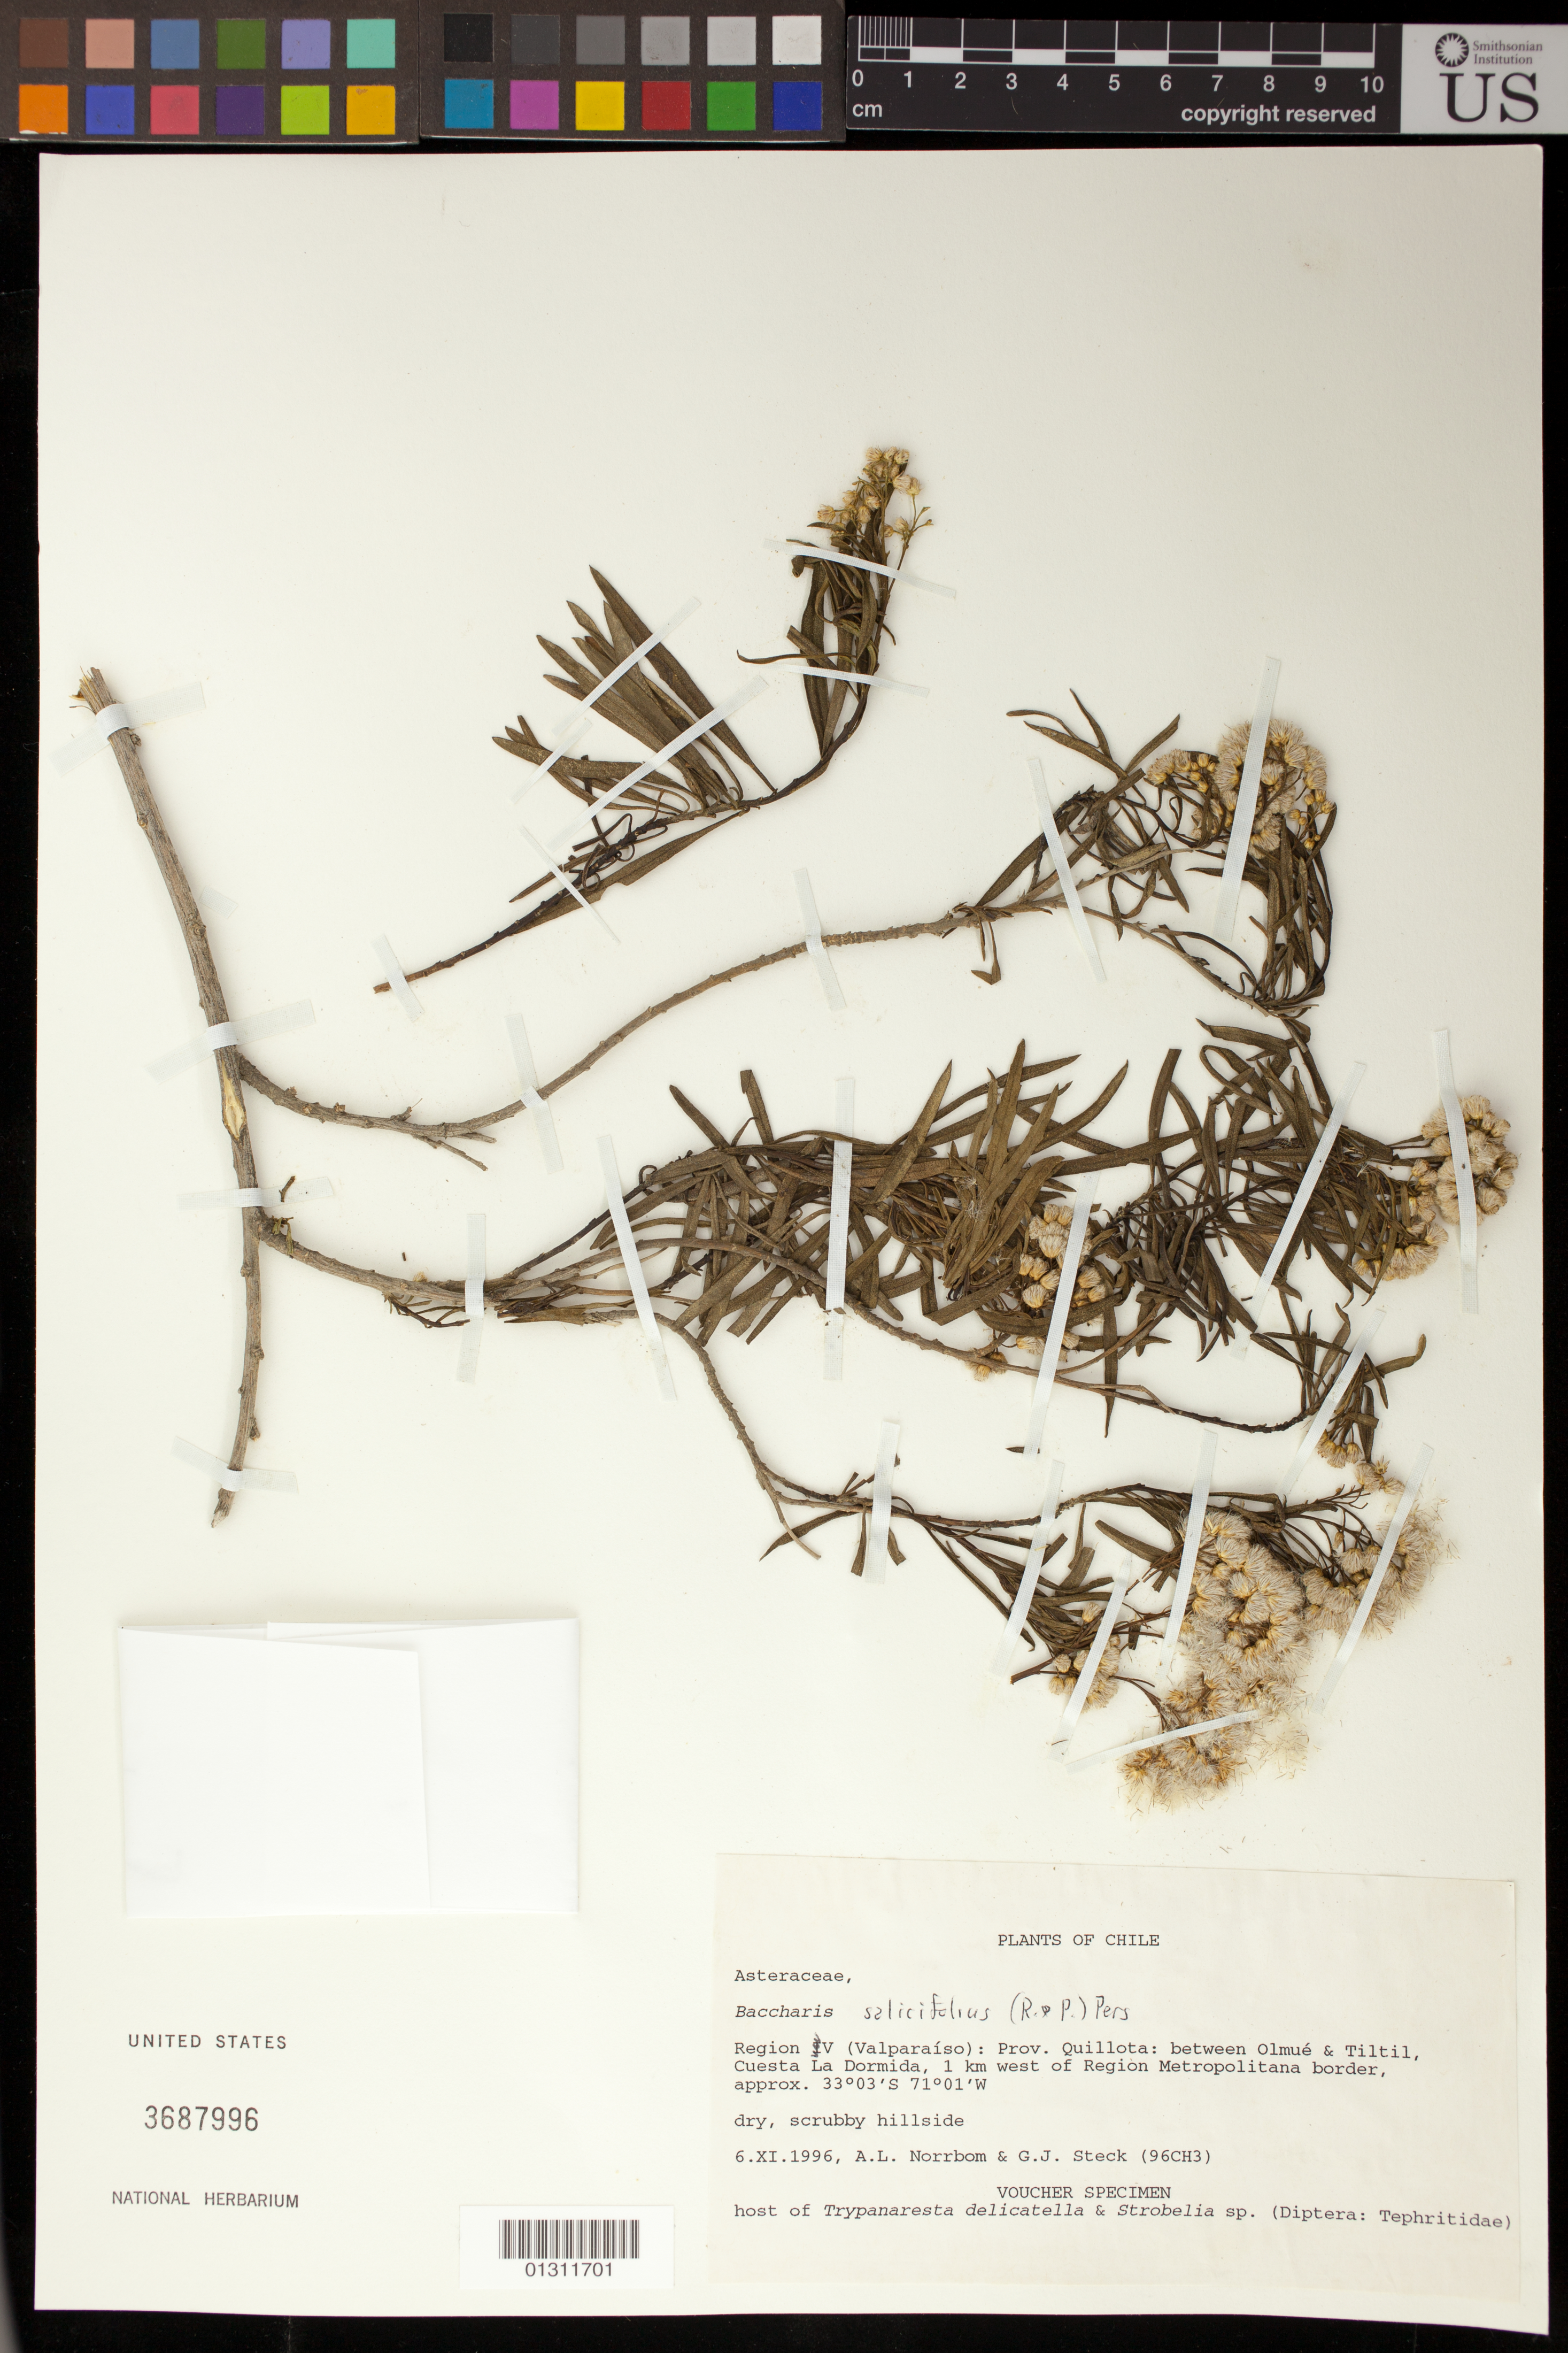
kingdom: Plantae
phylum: Tracheophyta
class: Magnoliopsida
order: Asterales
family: Asteraceae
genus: Baccharis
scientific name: Baccharis salicifolia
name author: (Ruiz & Pav.) Pers.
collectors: A. L. Norrbom & G. Steck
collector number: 96CH3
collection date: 1996-11-06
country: Chile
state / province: Valparaíso (V)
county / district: Quillota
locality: between Olmue and Tiltil, Cuesta La Dormida, 1 km W of Region Metropolitana border.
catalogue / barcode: US 3687996